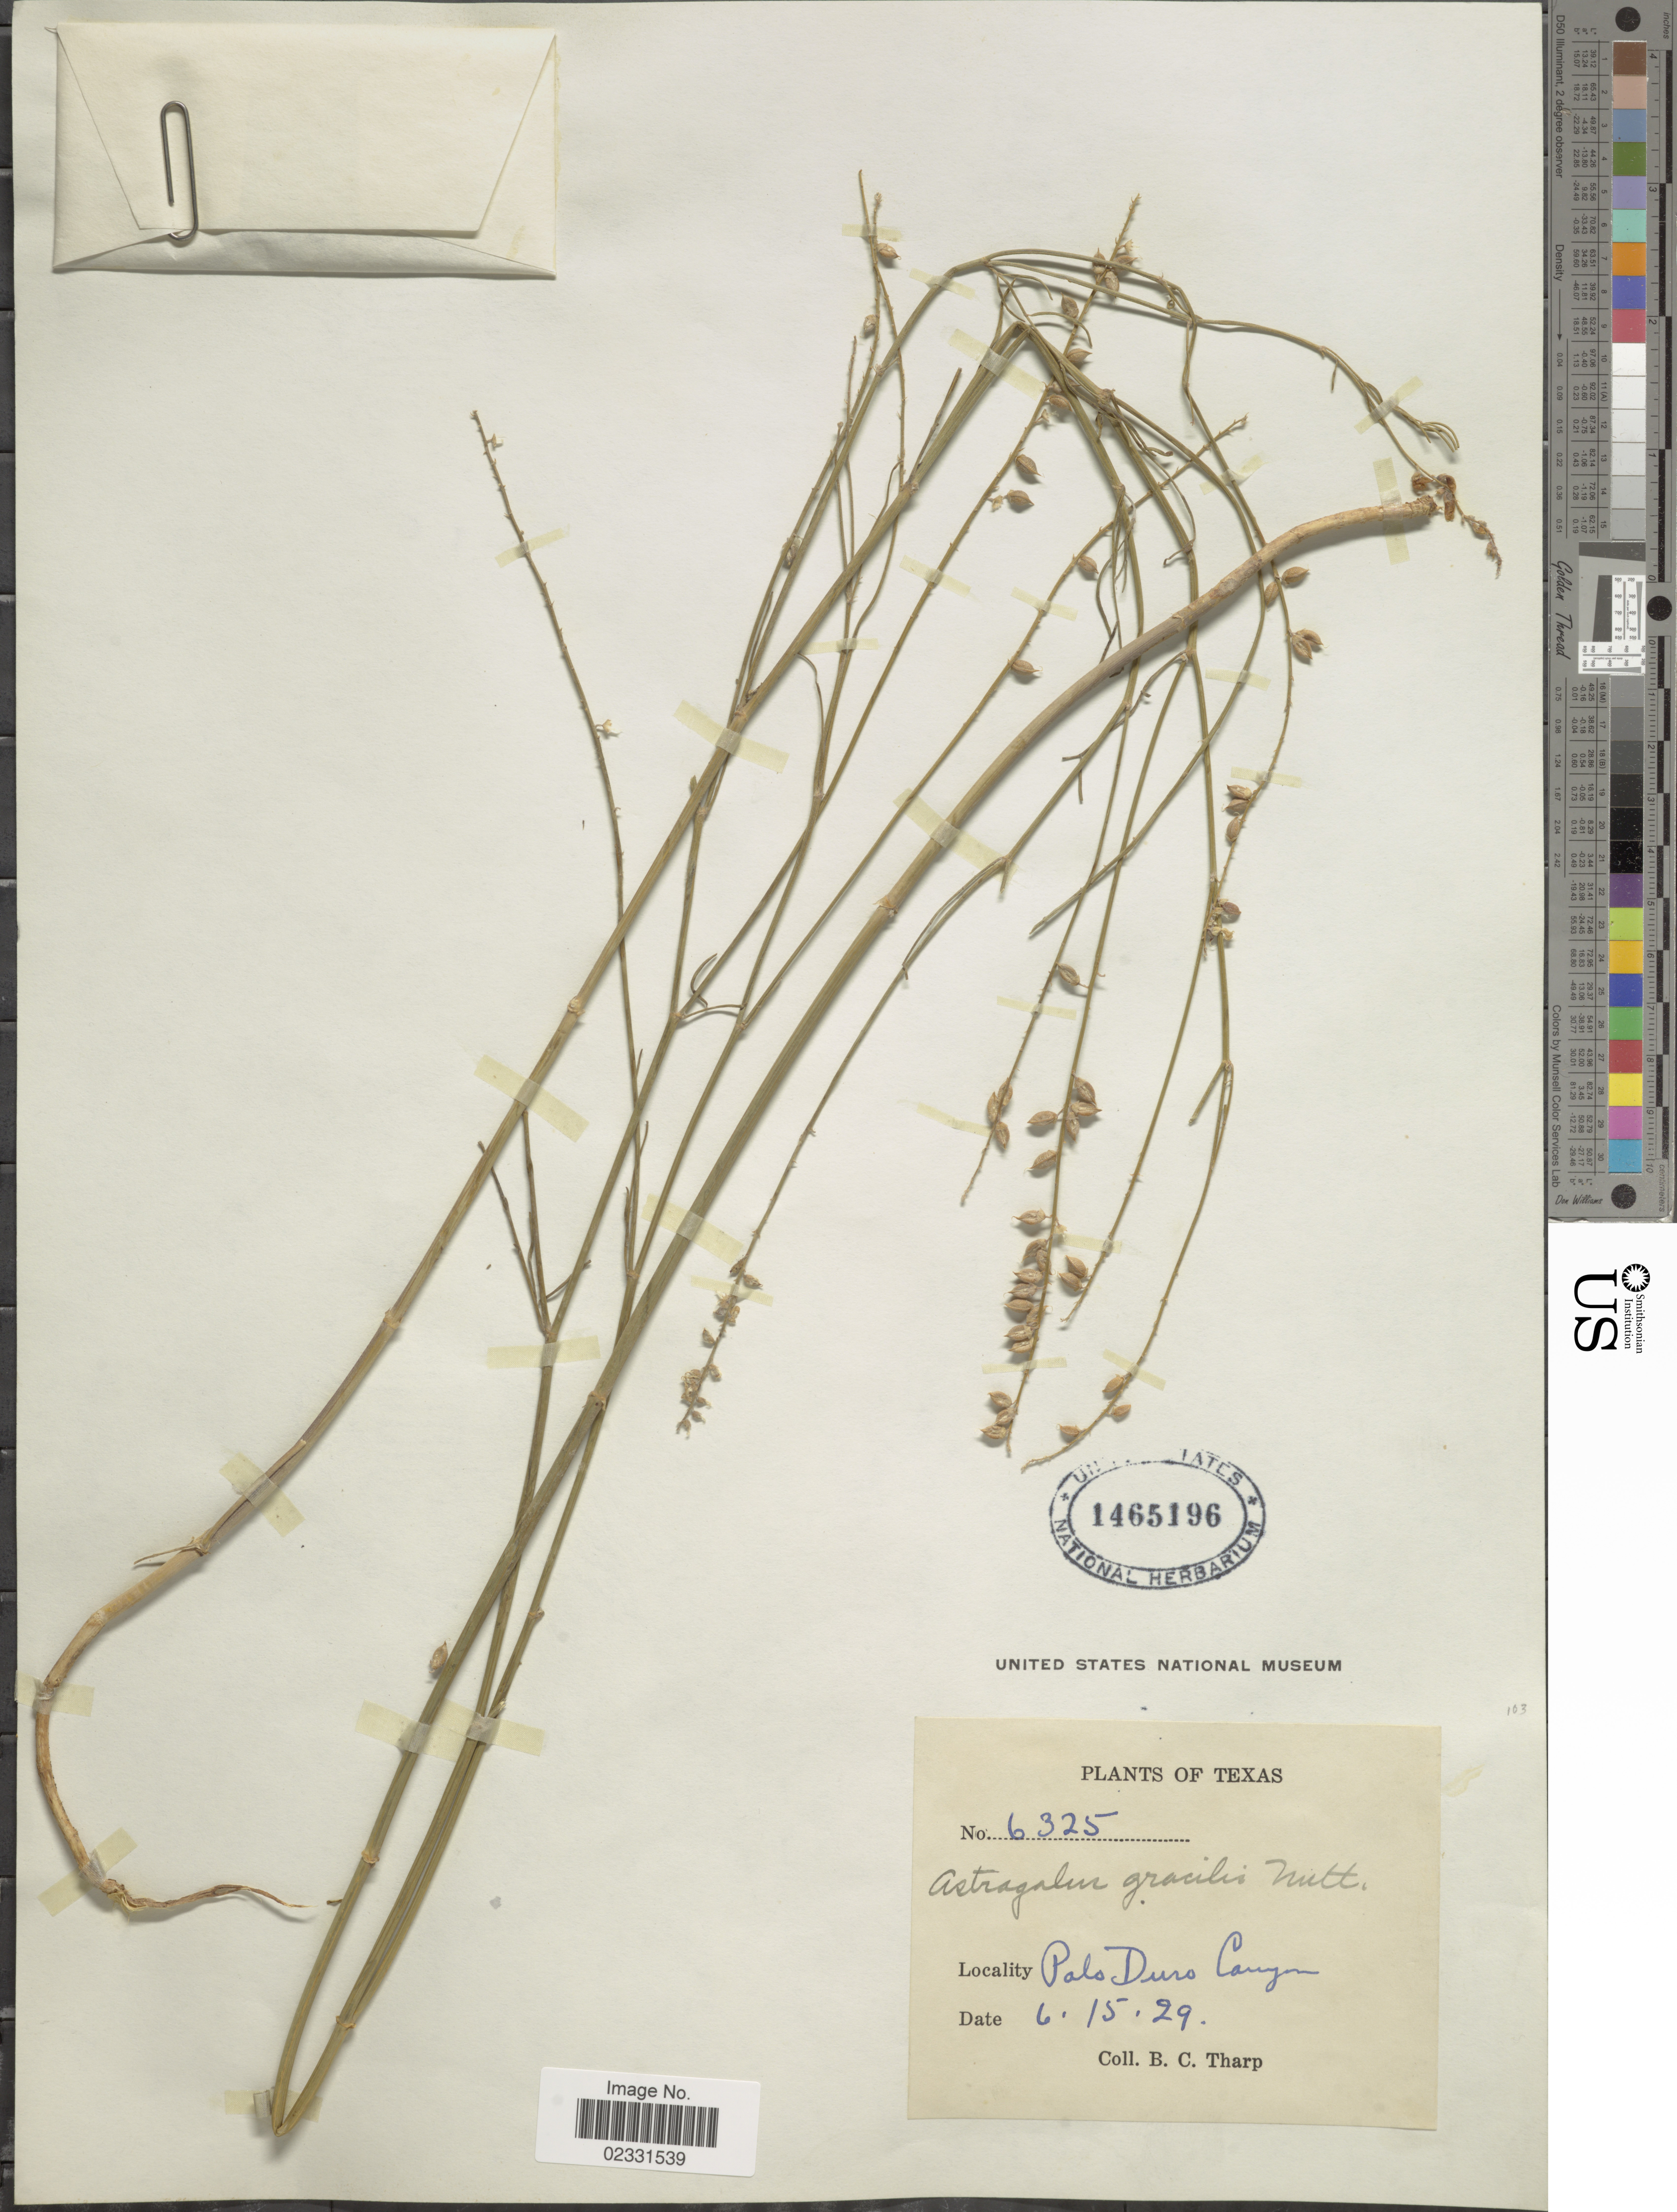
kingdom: Plantae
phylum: Tracheophyta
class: Magnoliopsida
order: Fabales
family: Fabaceae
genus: Astragalus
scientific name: Astragalus gracilis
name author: Nutt.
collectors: B. C. Tharp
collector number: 6325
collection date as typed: Transcribed d/m/y: 15/6/29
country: United States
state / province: Texas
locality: Palo Duro Canyon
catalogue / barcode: US 1465196